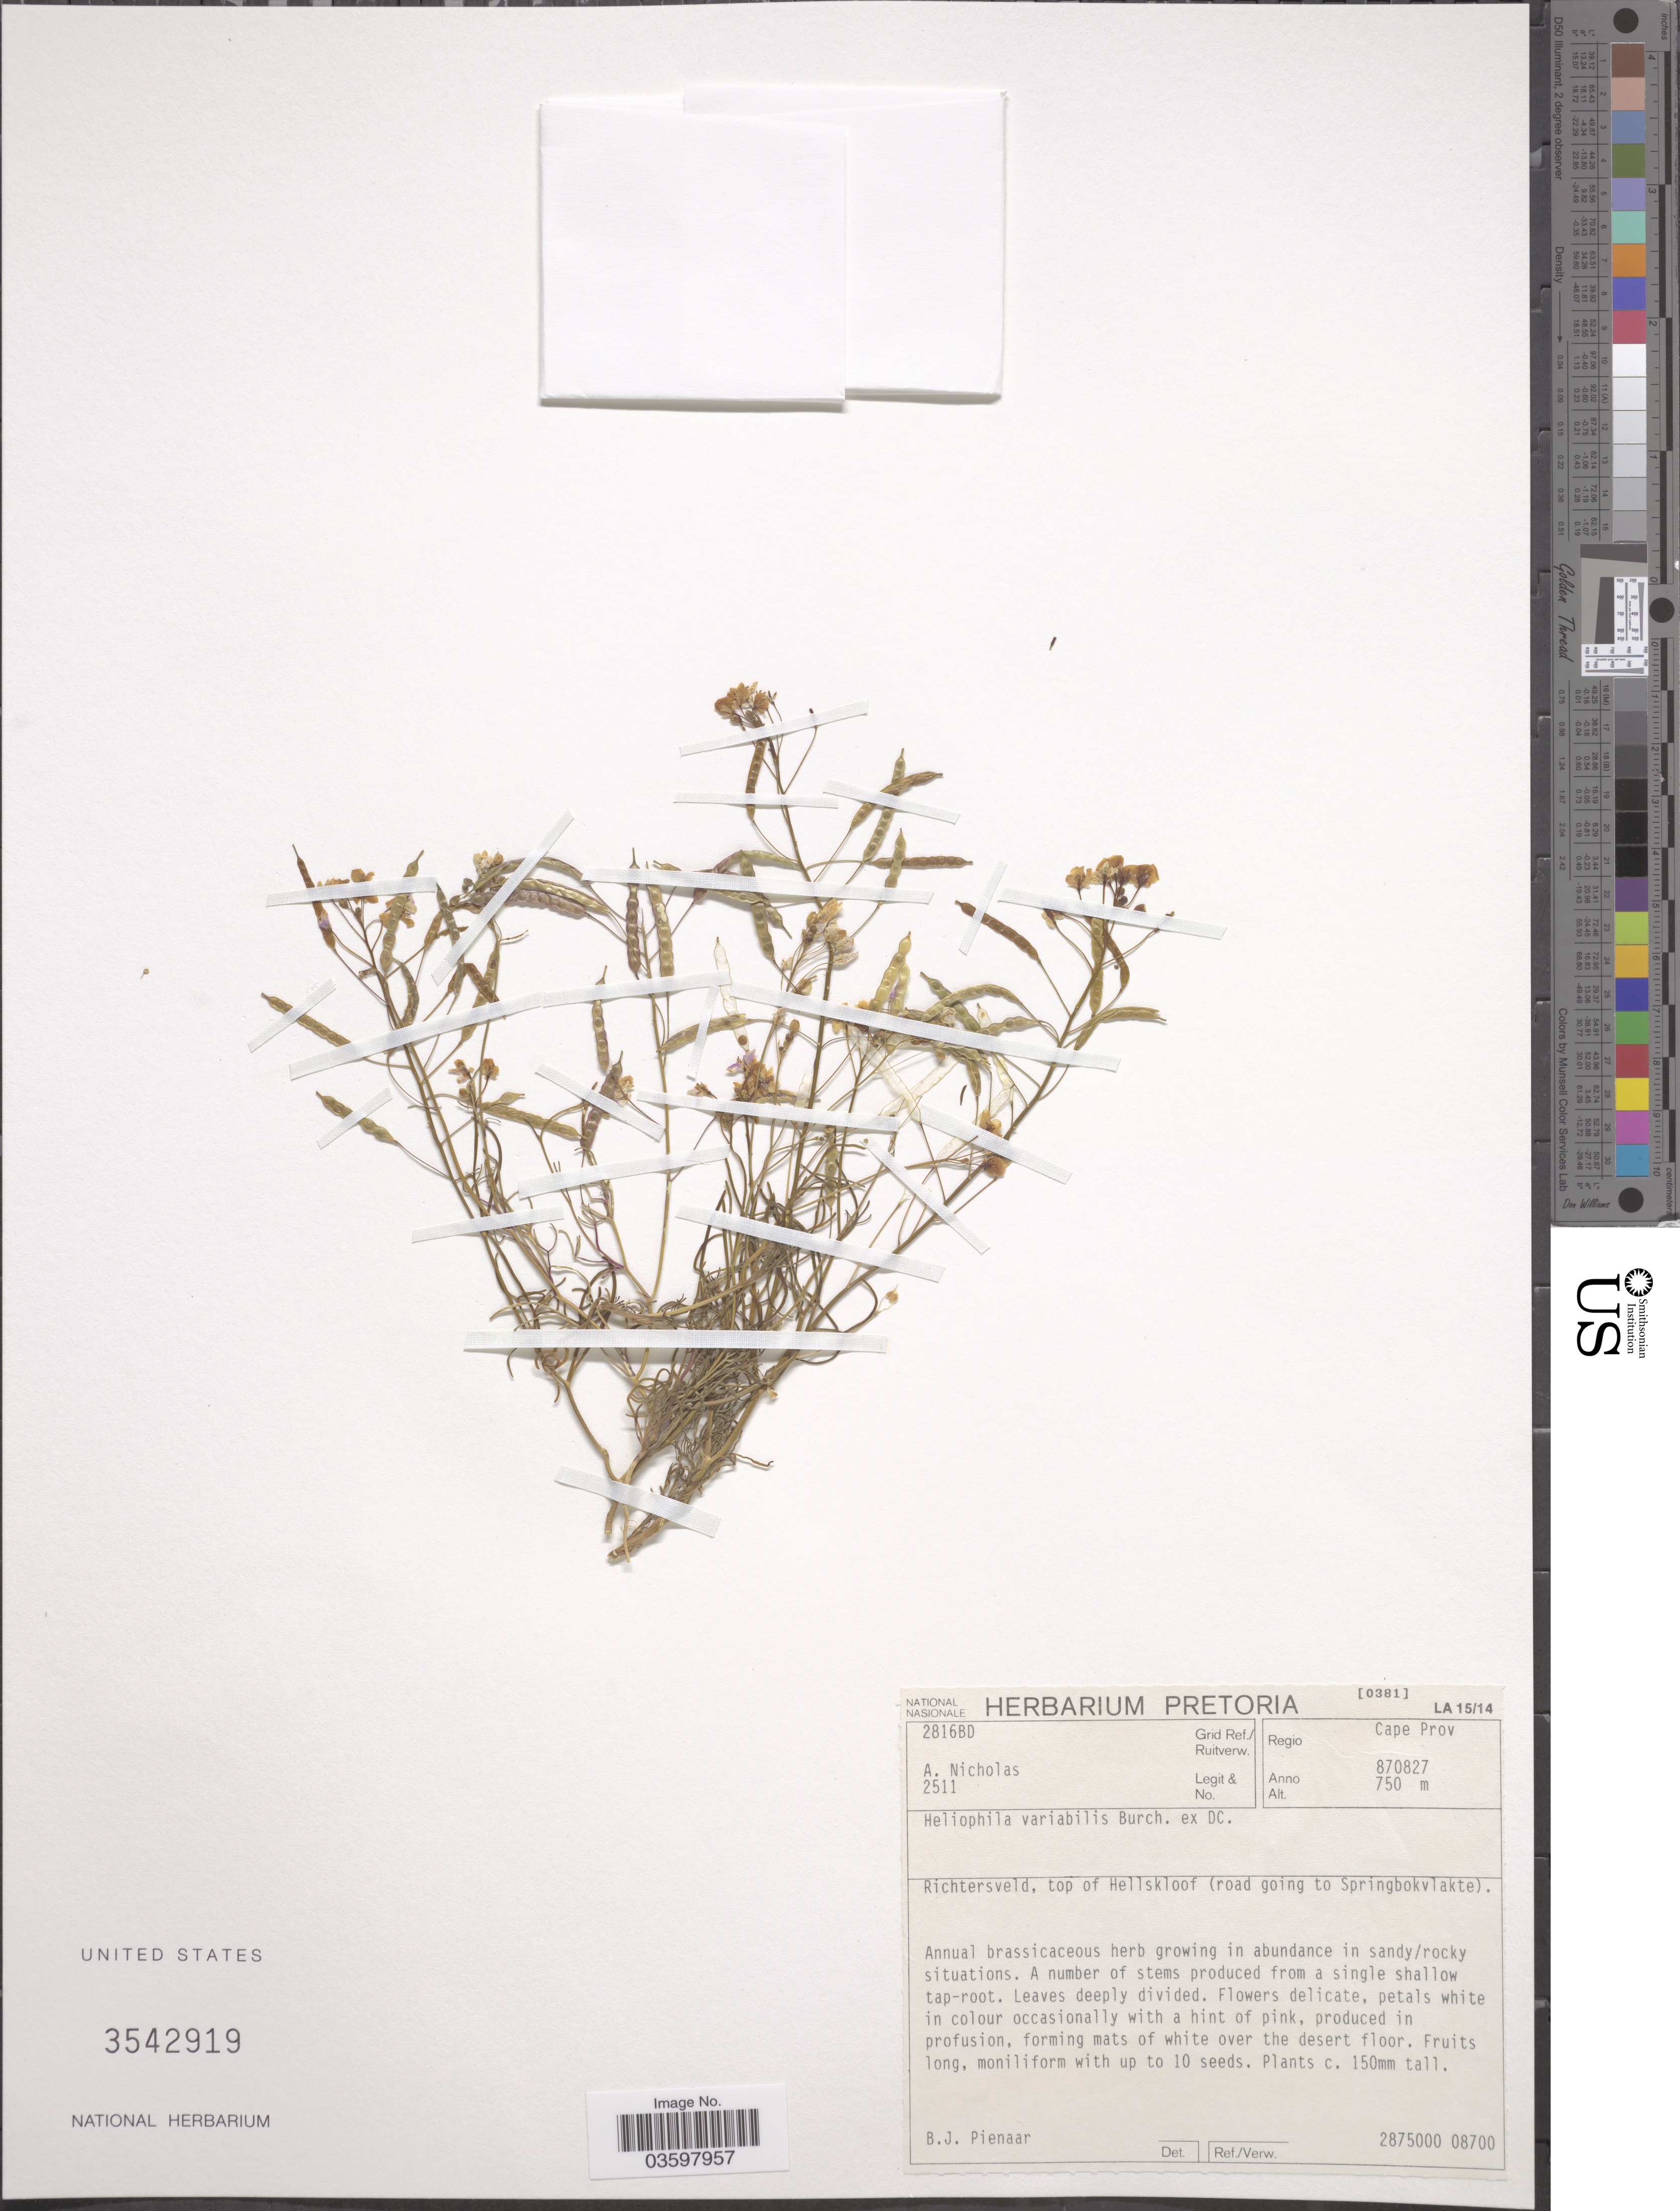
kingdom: Plantae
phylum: Tracheophyta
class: Magnoliopsida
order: Brassicales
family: Brassicaceae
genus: Heliophila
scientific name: Heliophila variabilis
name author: Burch. ex DC.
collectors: A. Nicholas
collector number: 2511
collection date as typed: Transcribed d/m/y: 27/8/87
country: South Africa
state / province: Northern Cape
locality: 2816BD Grid Ref./ Ruitverw. Richtersveld, top of Hellskloof (road going to Springbokvlakte).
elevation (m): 750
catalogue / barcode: US 3542919